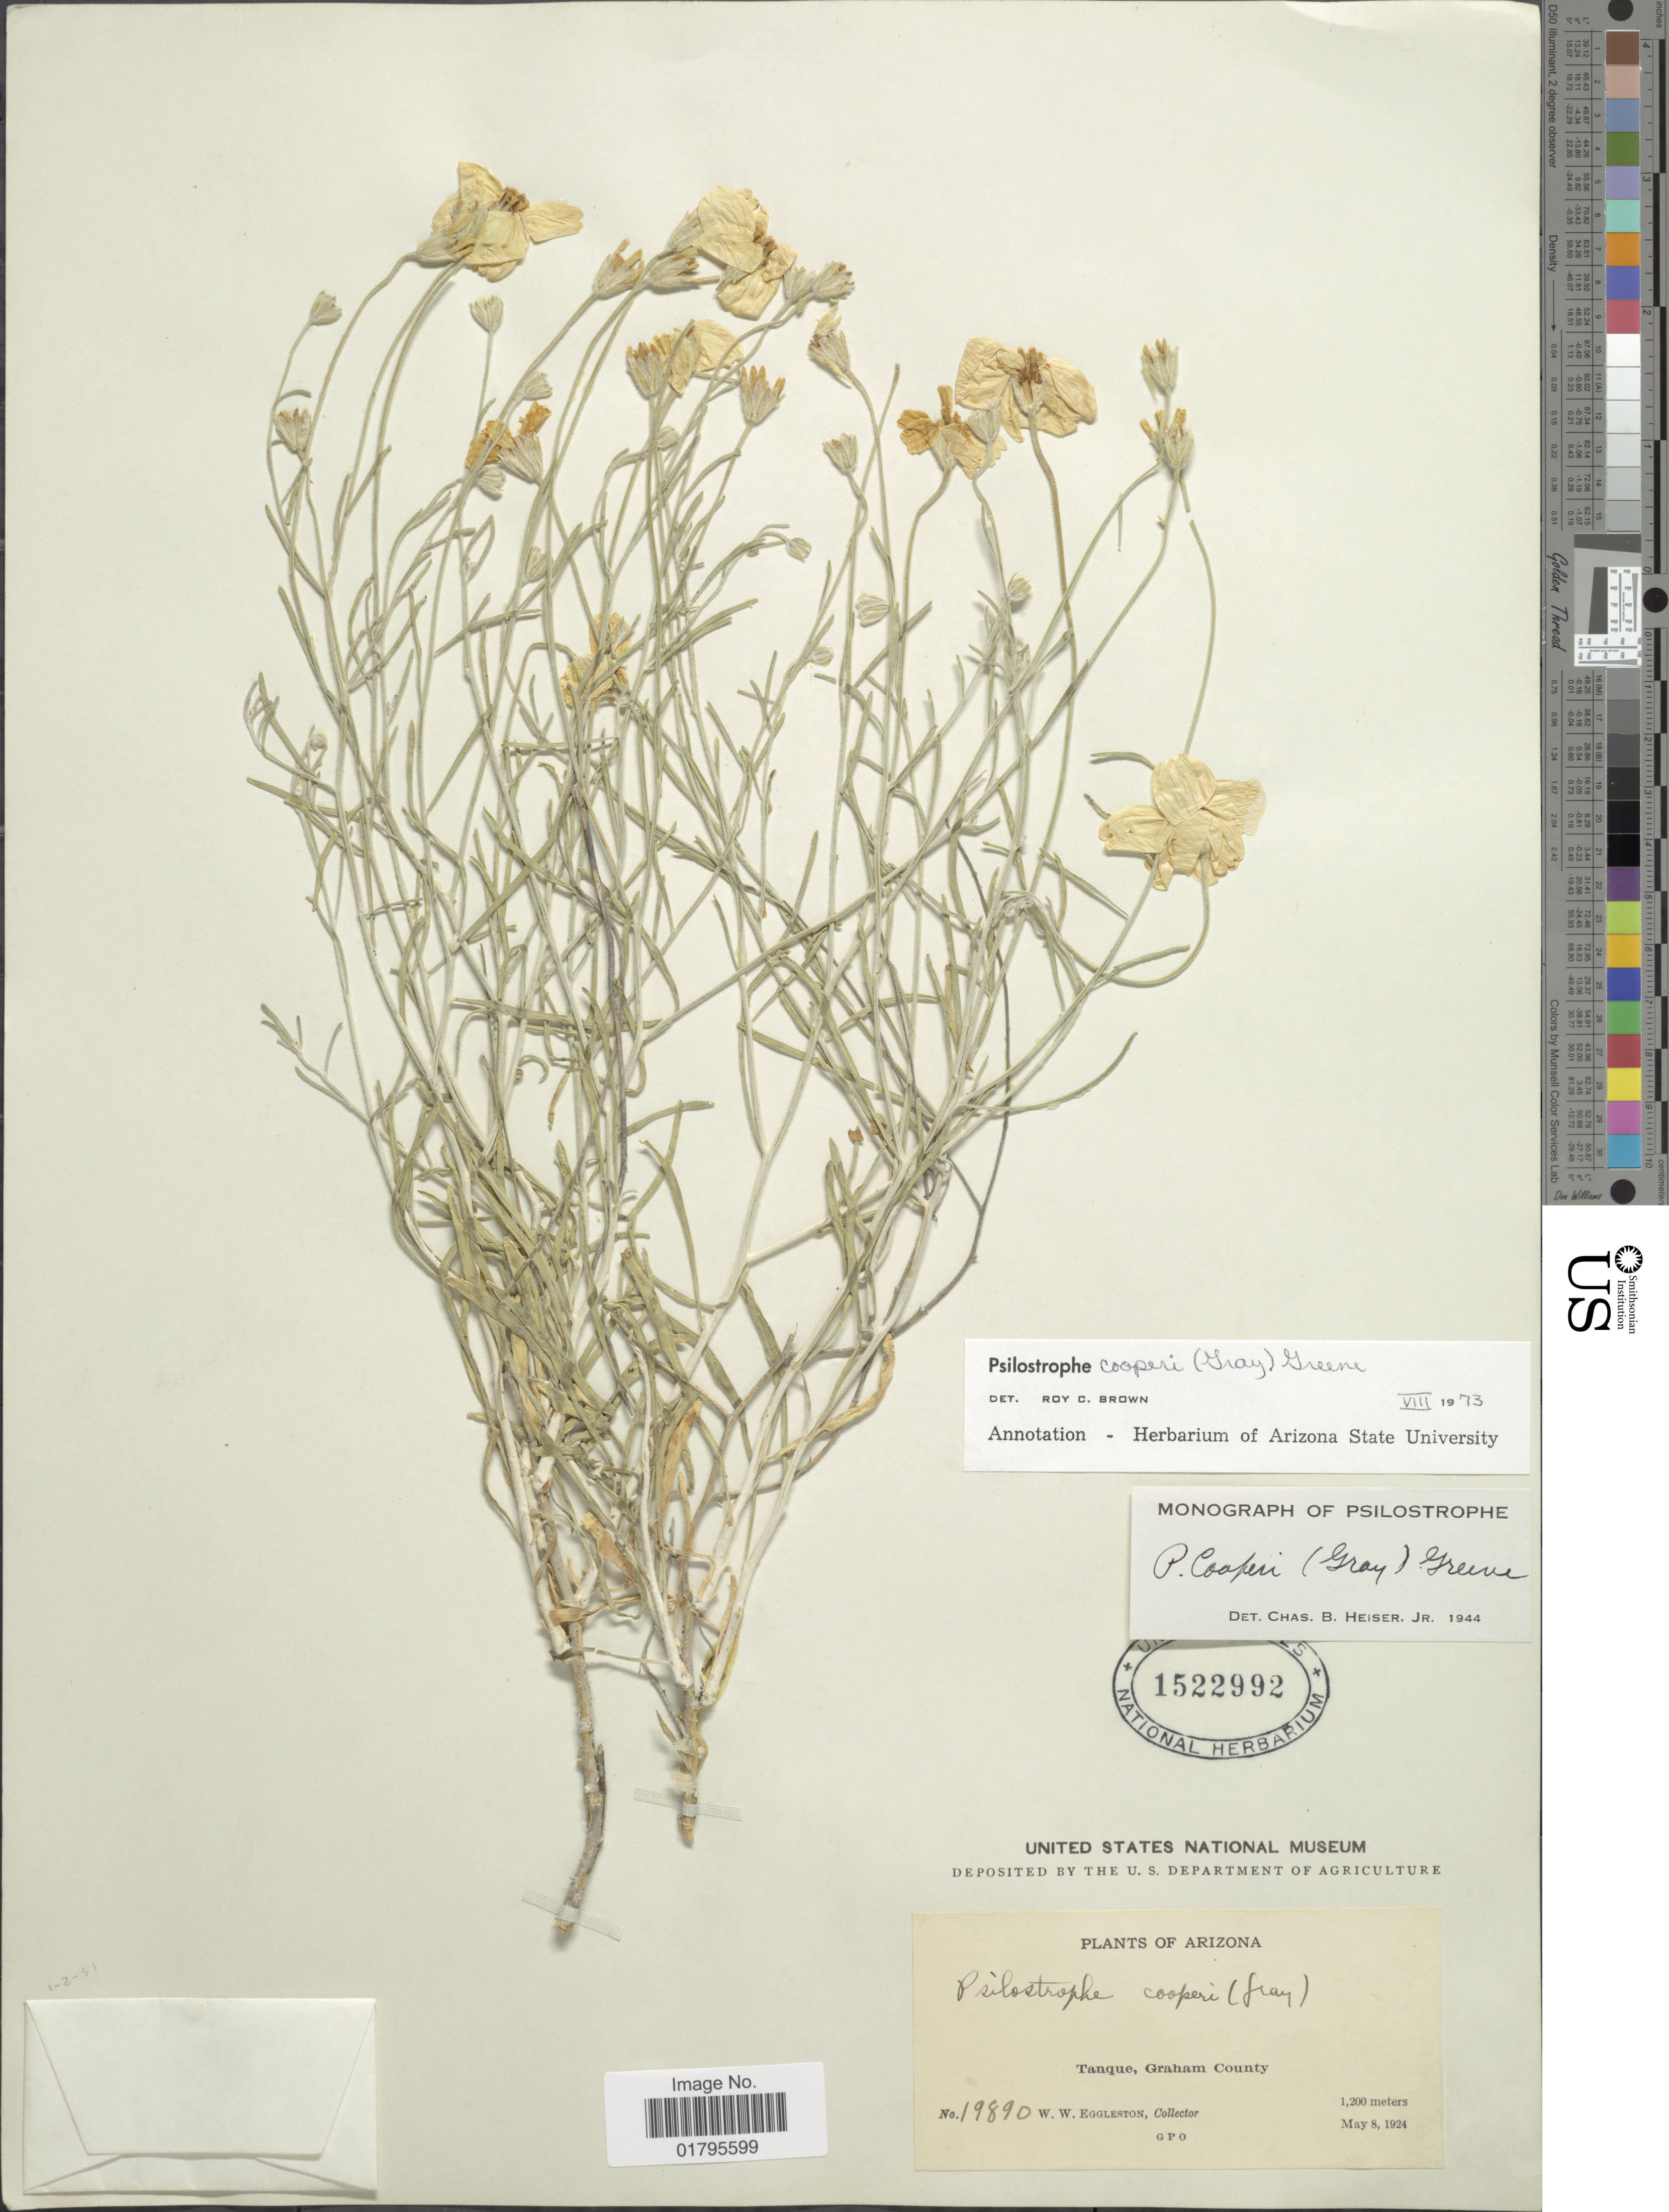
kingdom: Plantae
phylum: Tracheophyta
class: Magnoliopsida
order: Asterales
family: Asteraceae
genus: Psilostrophe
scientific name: Psilostrophe cooperi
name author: (A. Gray) Greene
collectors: W. W. Eggleston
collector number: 19890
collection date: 1924-05-08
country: United States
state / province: Arizona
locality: Tanque, Grahaml County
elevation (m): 1200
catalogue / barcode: US 1522992